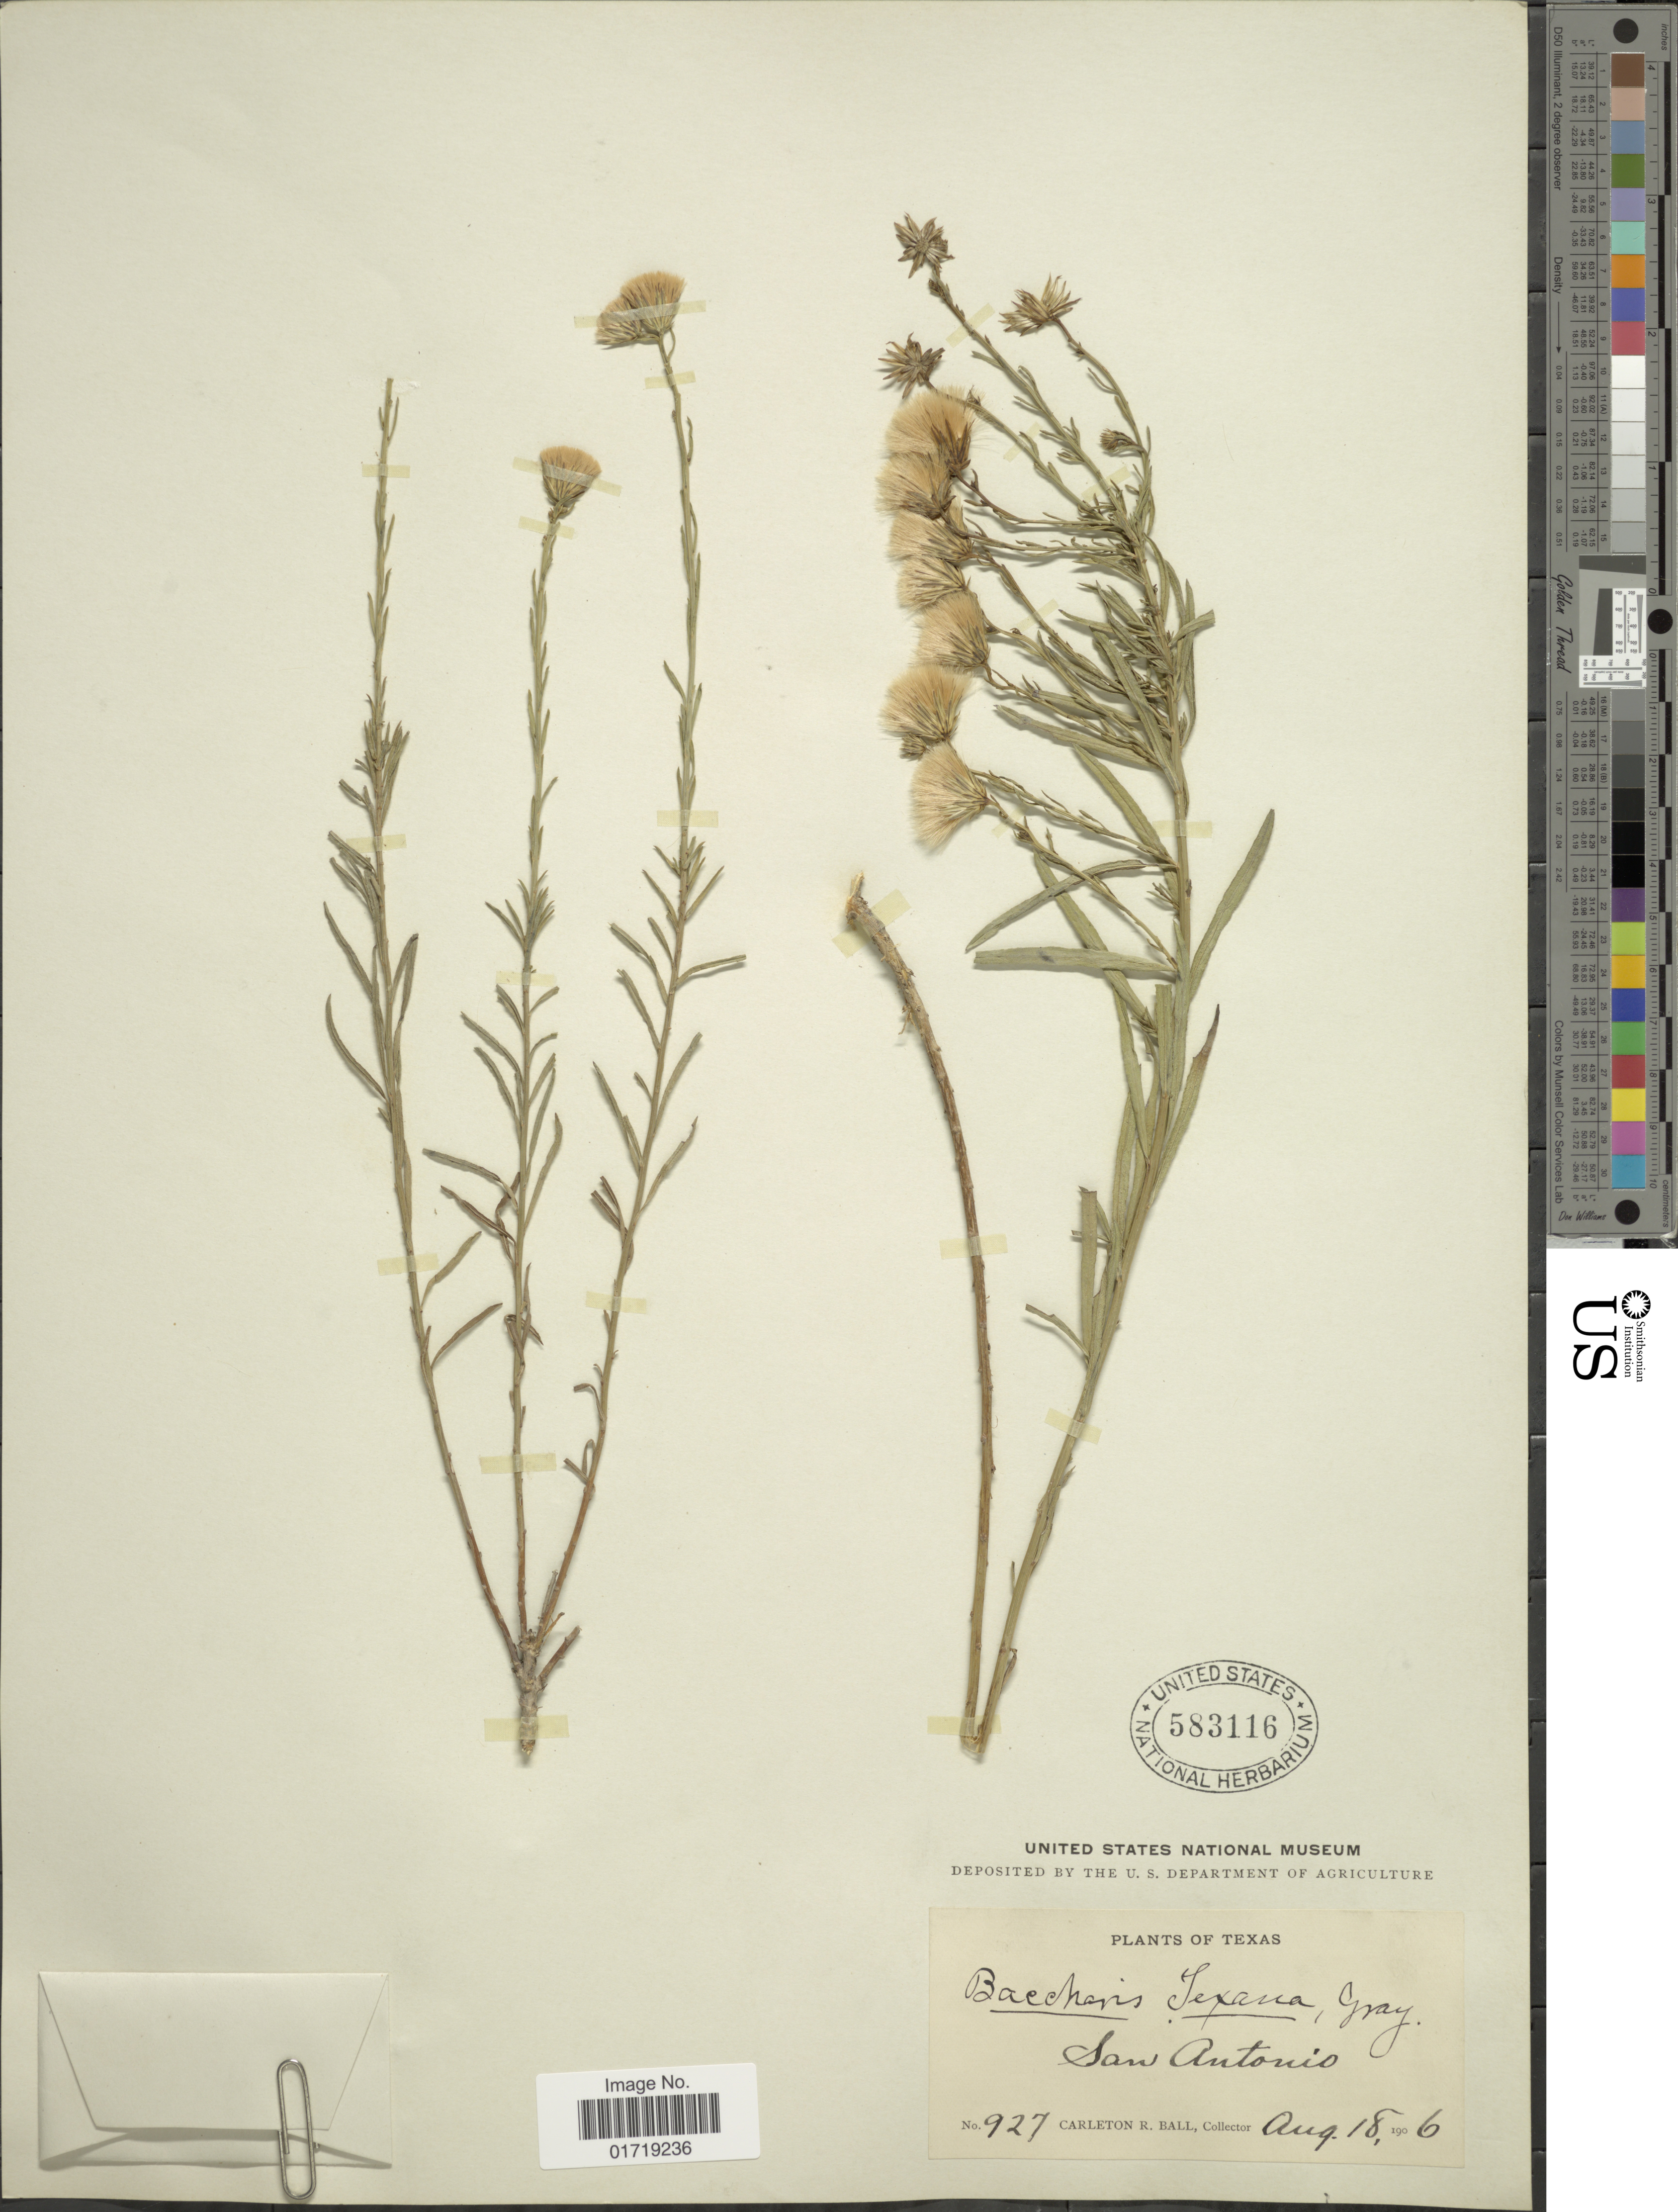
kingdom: Plantae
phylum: Tracheophyta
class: Magnoliopsida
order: Asterales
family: Asteraceae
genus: Baccharis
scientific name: Baccharis texana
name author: (Torr.) A. Gray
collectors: C. R. Ball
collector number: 927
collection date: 1906-08-18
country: United States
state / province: Texas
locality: San Antonio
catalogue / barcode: US 583116